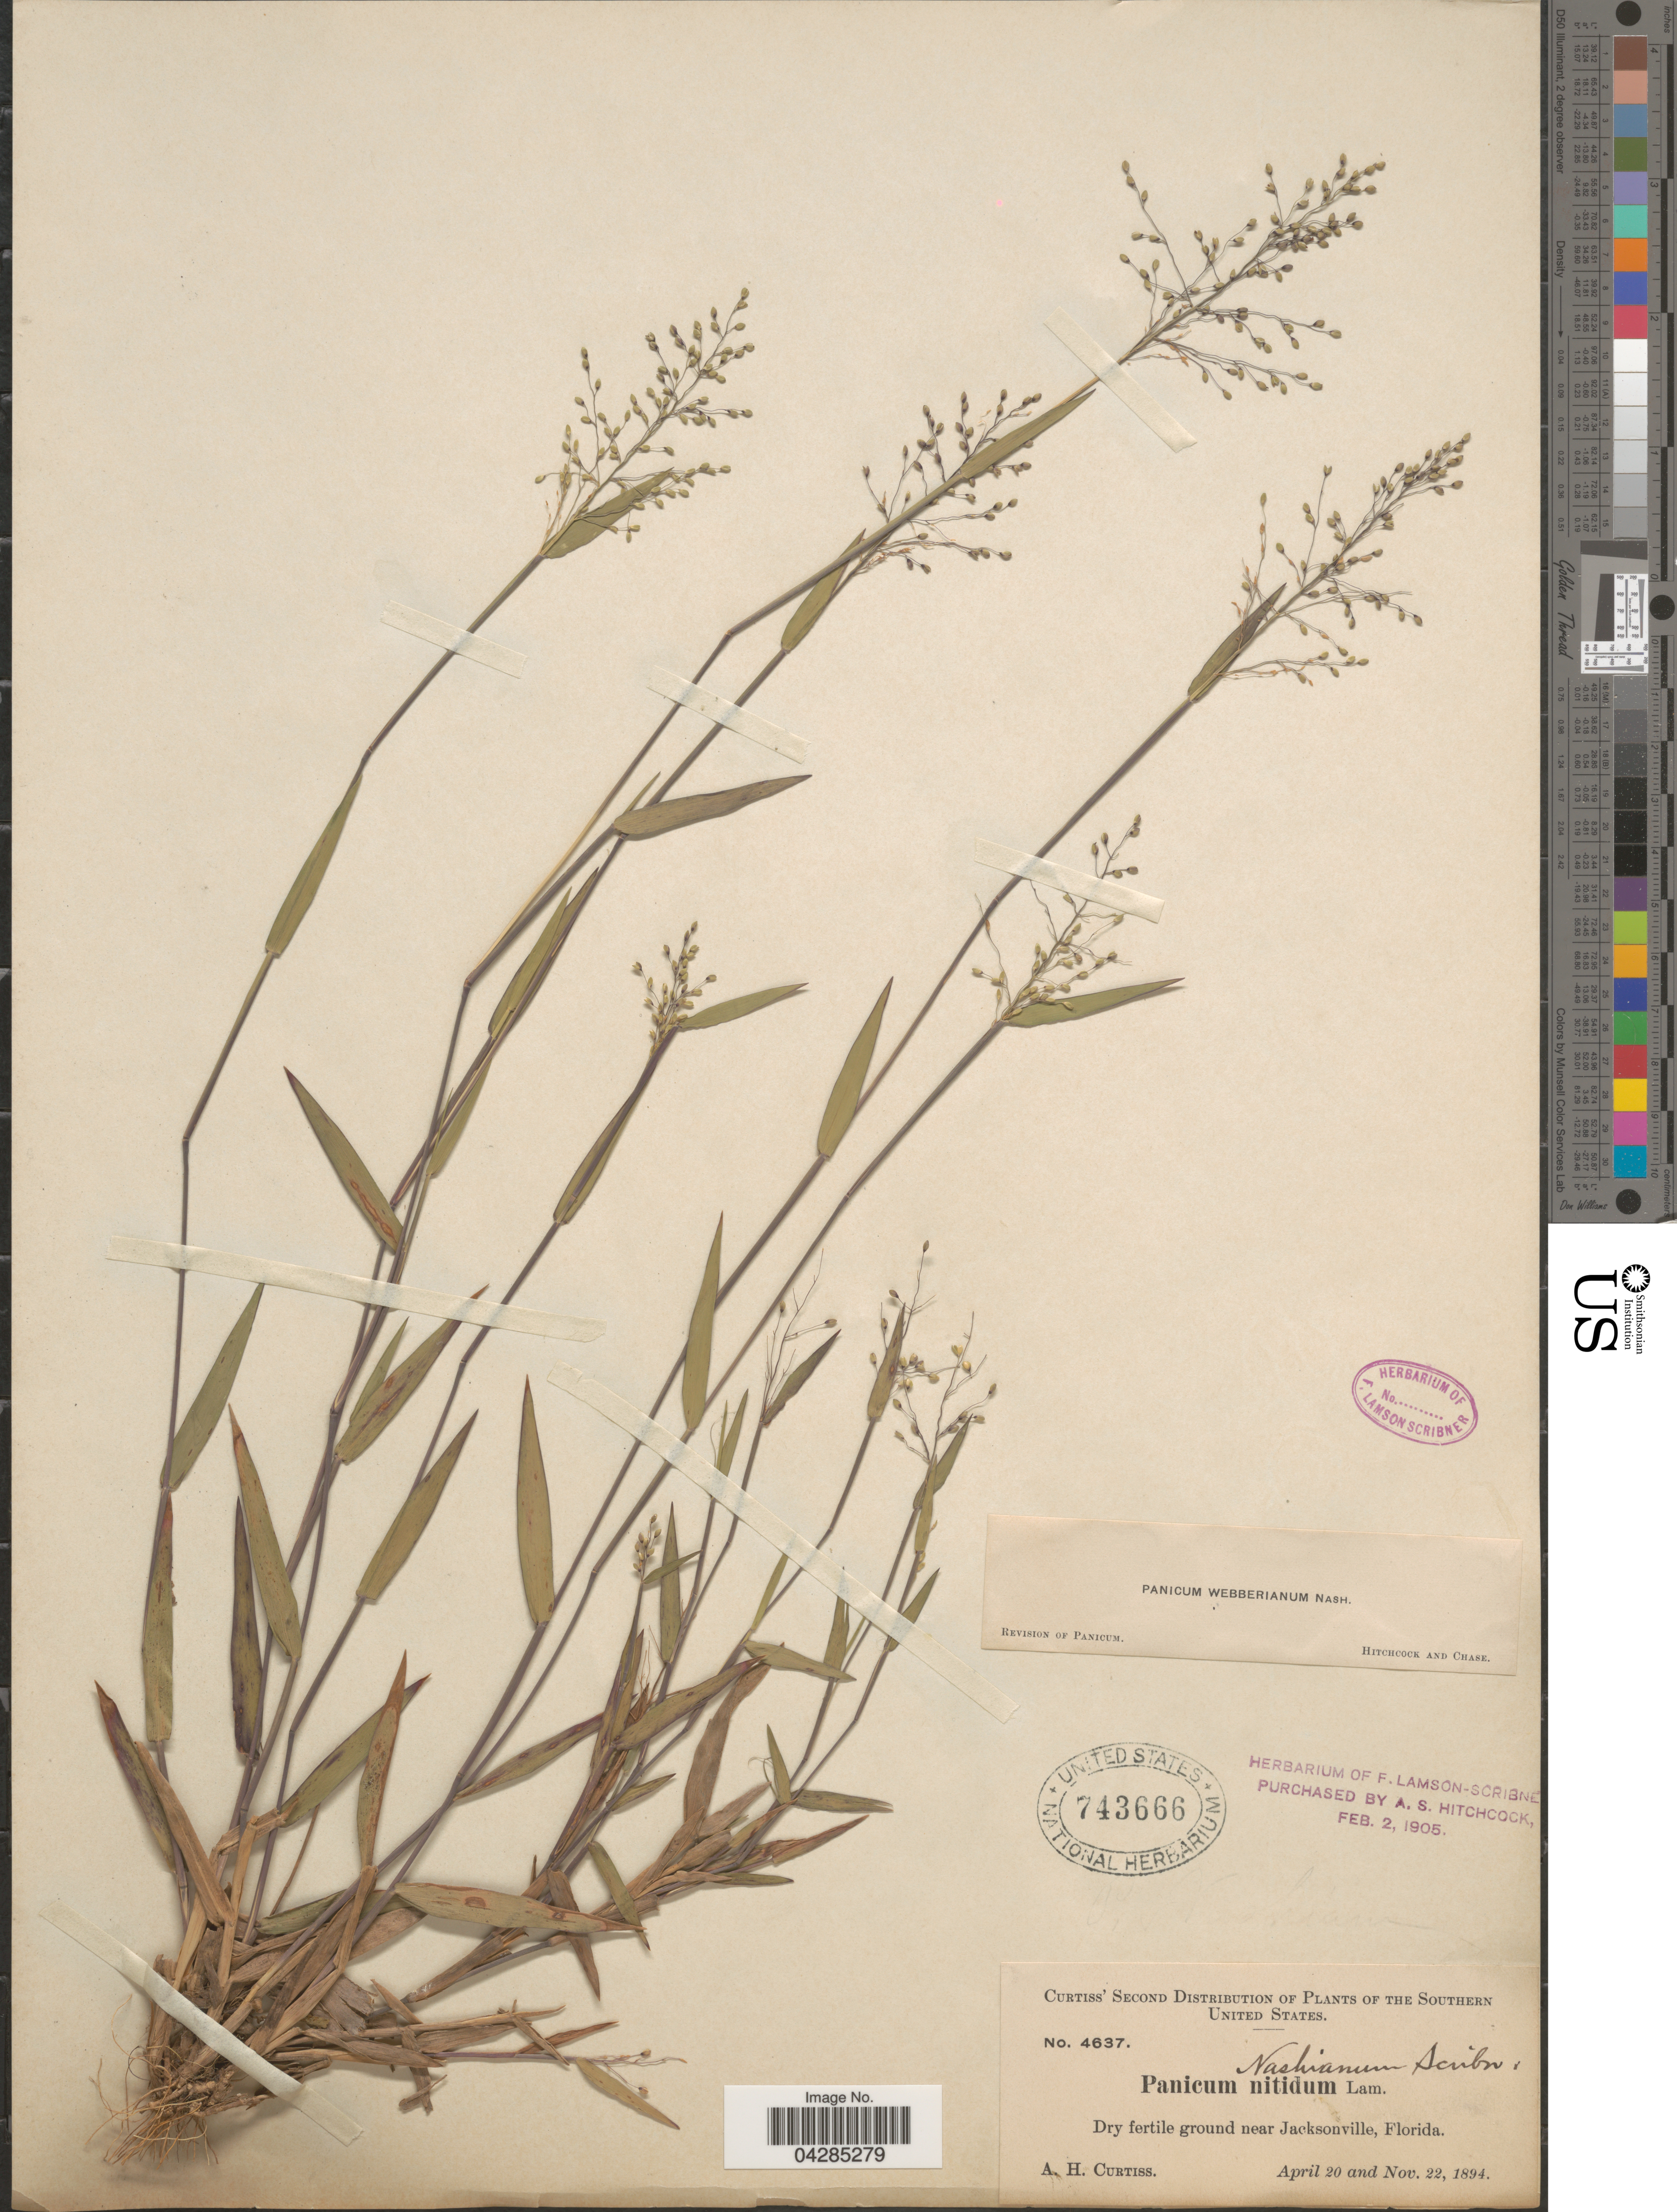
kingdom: Plantae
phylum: Tracheophyta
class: Liliopsida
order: Poales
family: Poaceae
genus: Dichanthelium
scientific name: Dichanthelium portoricense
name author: (Desv. ex Ham.) B.F. Hansen & Wunderlin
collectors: A. H. Curtiss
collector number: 4637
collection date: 1894-04-20/1894-11-22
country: United States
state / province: Florida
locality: Southern United States. Dry fertile ground near Jacksonville.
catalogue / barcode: US 743666